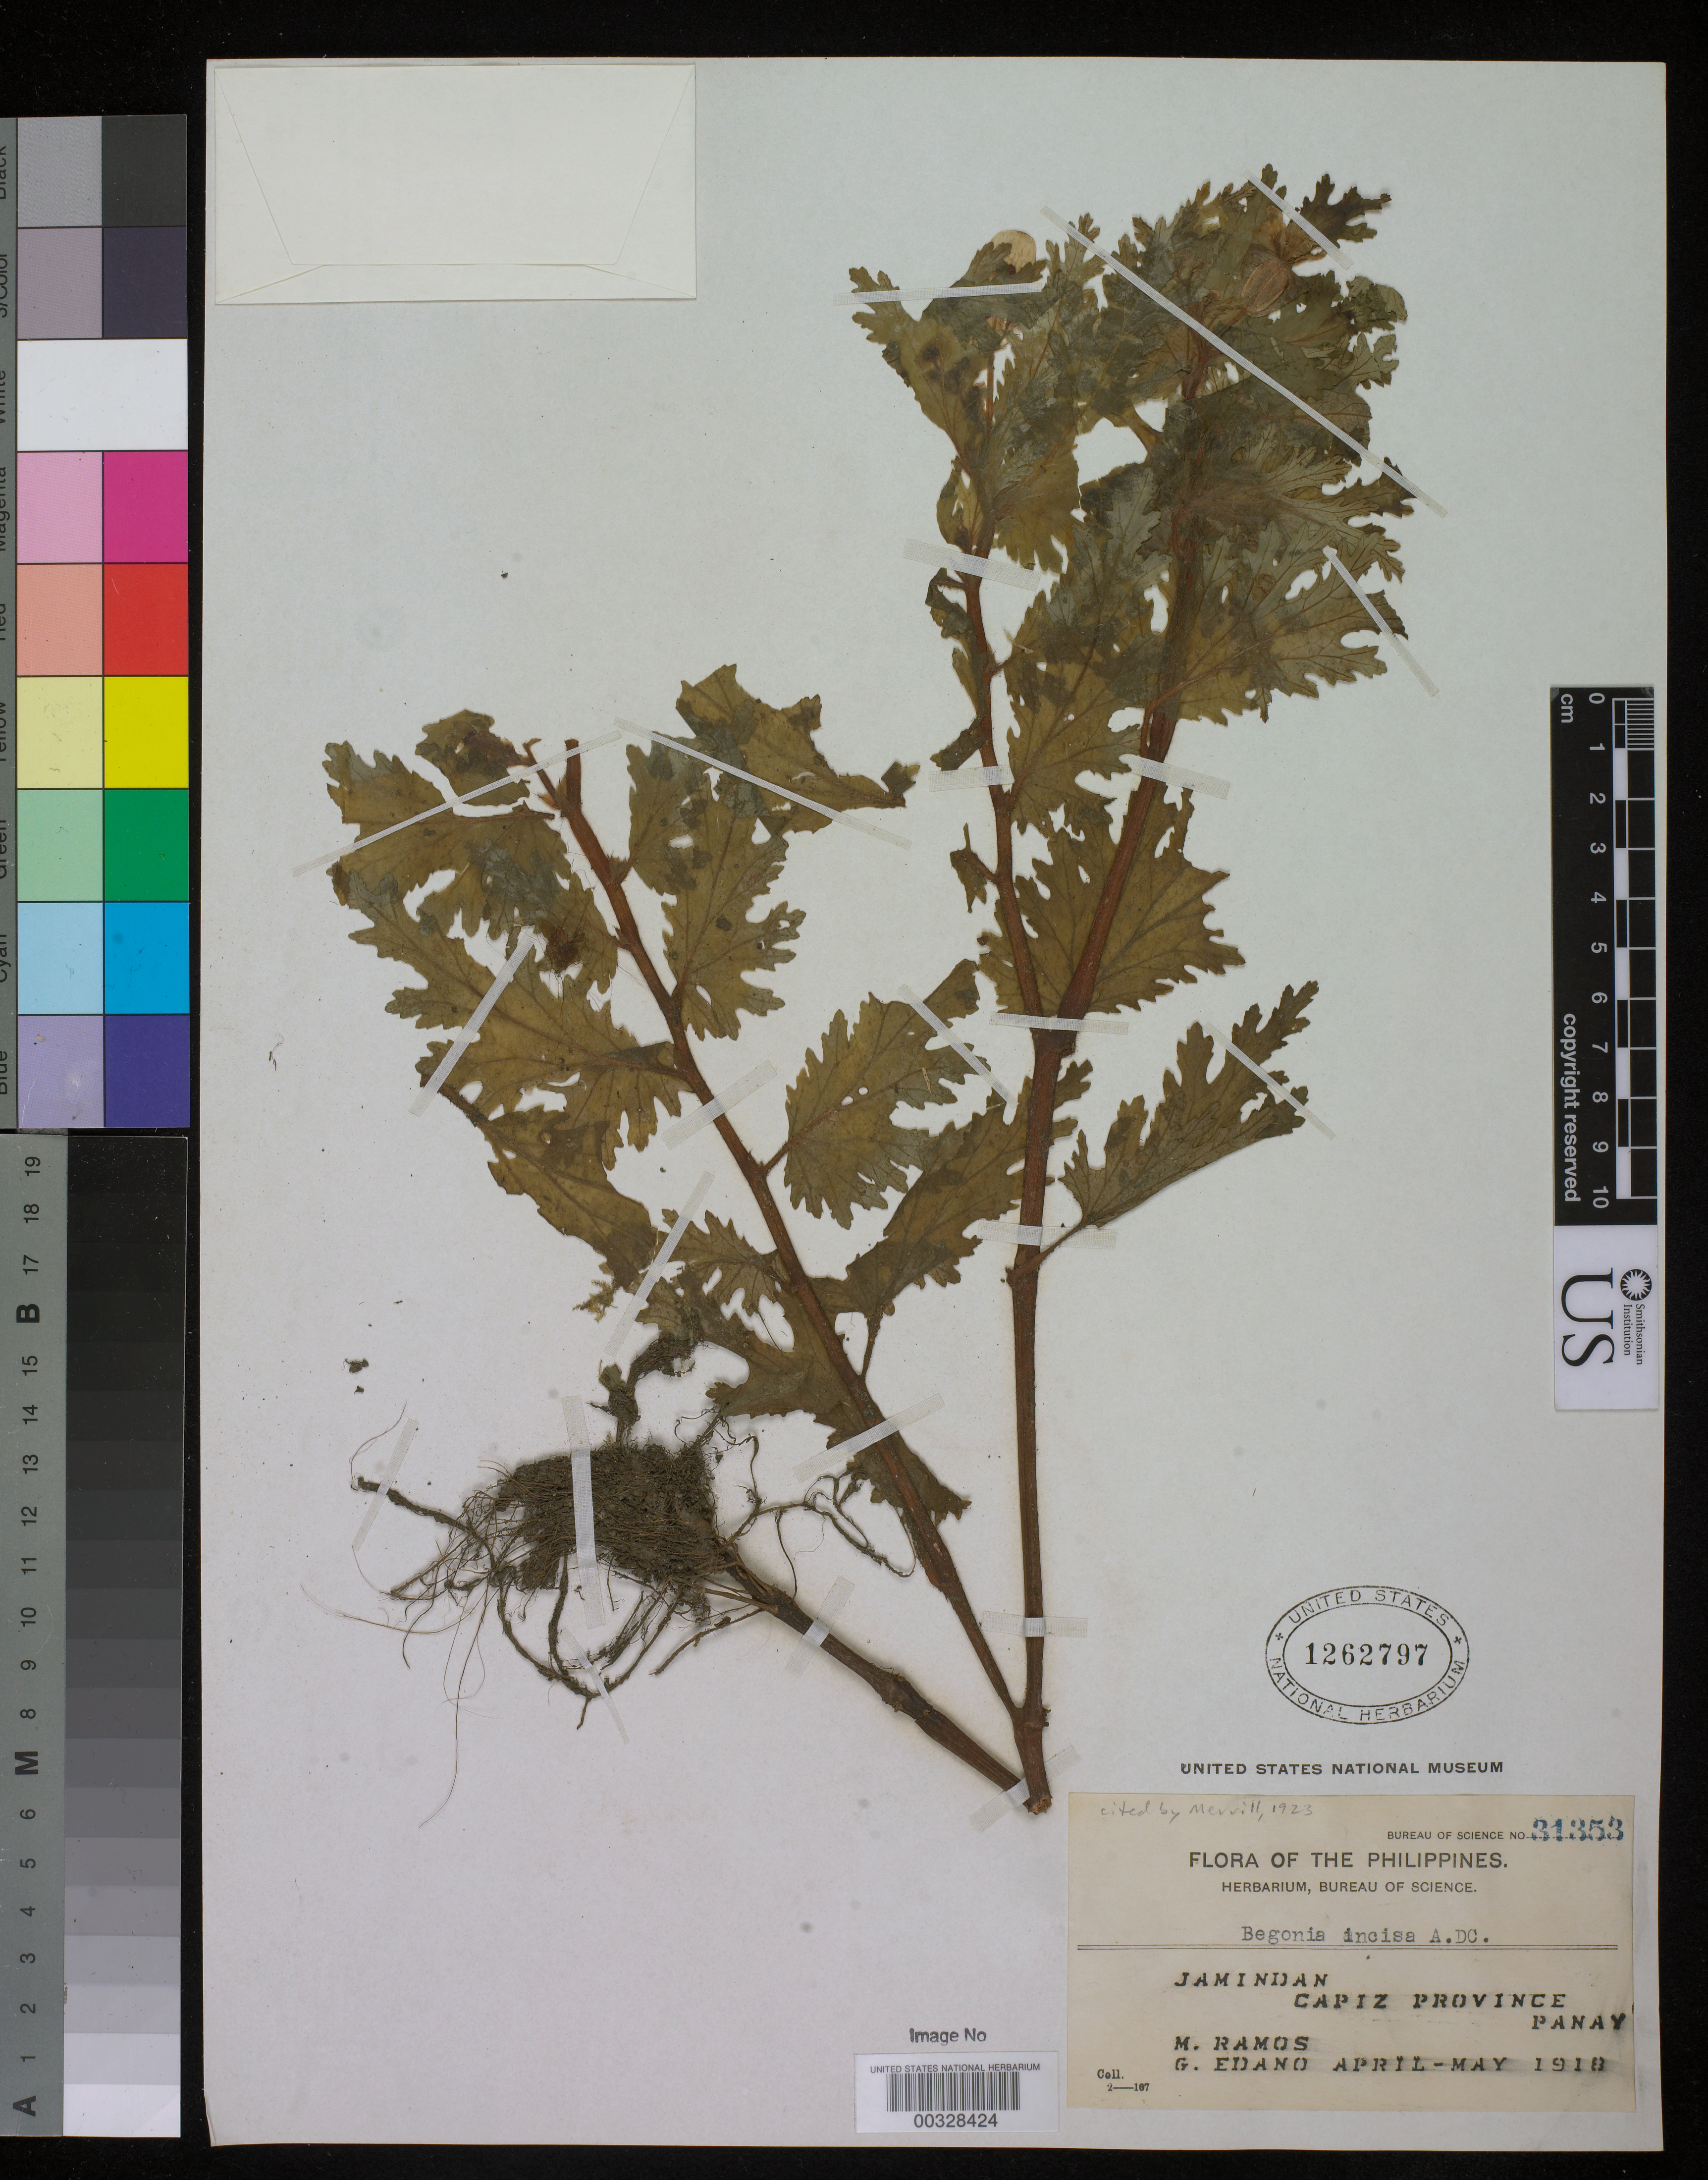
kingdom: Plantae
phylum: Tracheophyta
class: Magnoliopsida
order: Cucurbitales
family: Begoniaceae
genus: Begonia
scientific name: Begonia incisa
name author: A. DC.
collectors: M. Ramos & G. E. Edaño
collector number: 31353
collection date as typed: Apr 1918 to -- May 1918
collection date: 1918-04/1918-05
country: Philippines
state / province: Western Visayas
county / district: Capiz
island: Panay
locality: Jamindan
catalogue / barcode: US 1262797